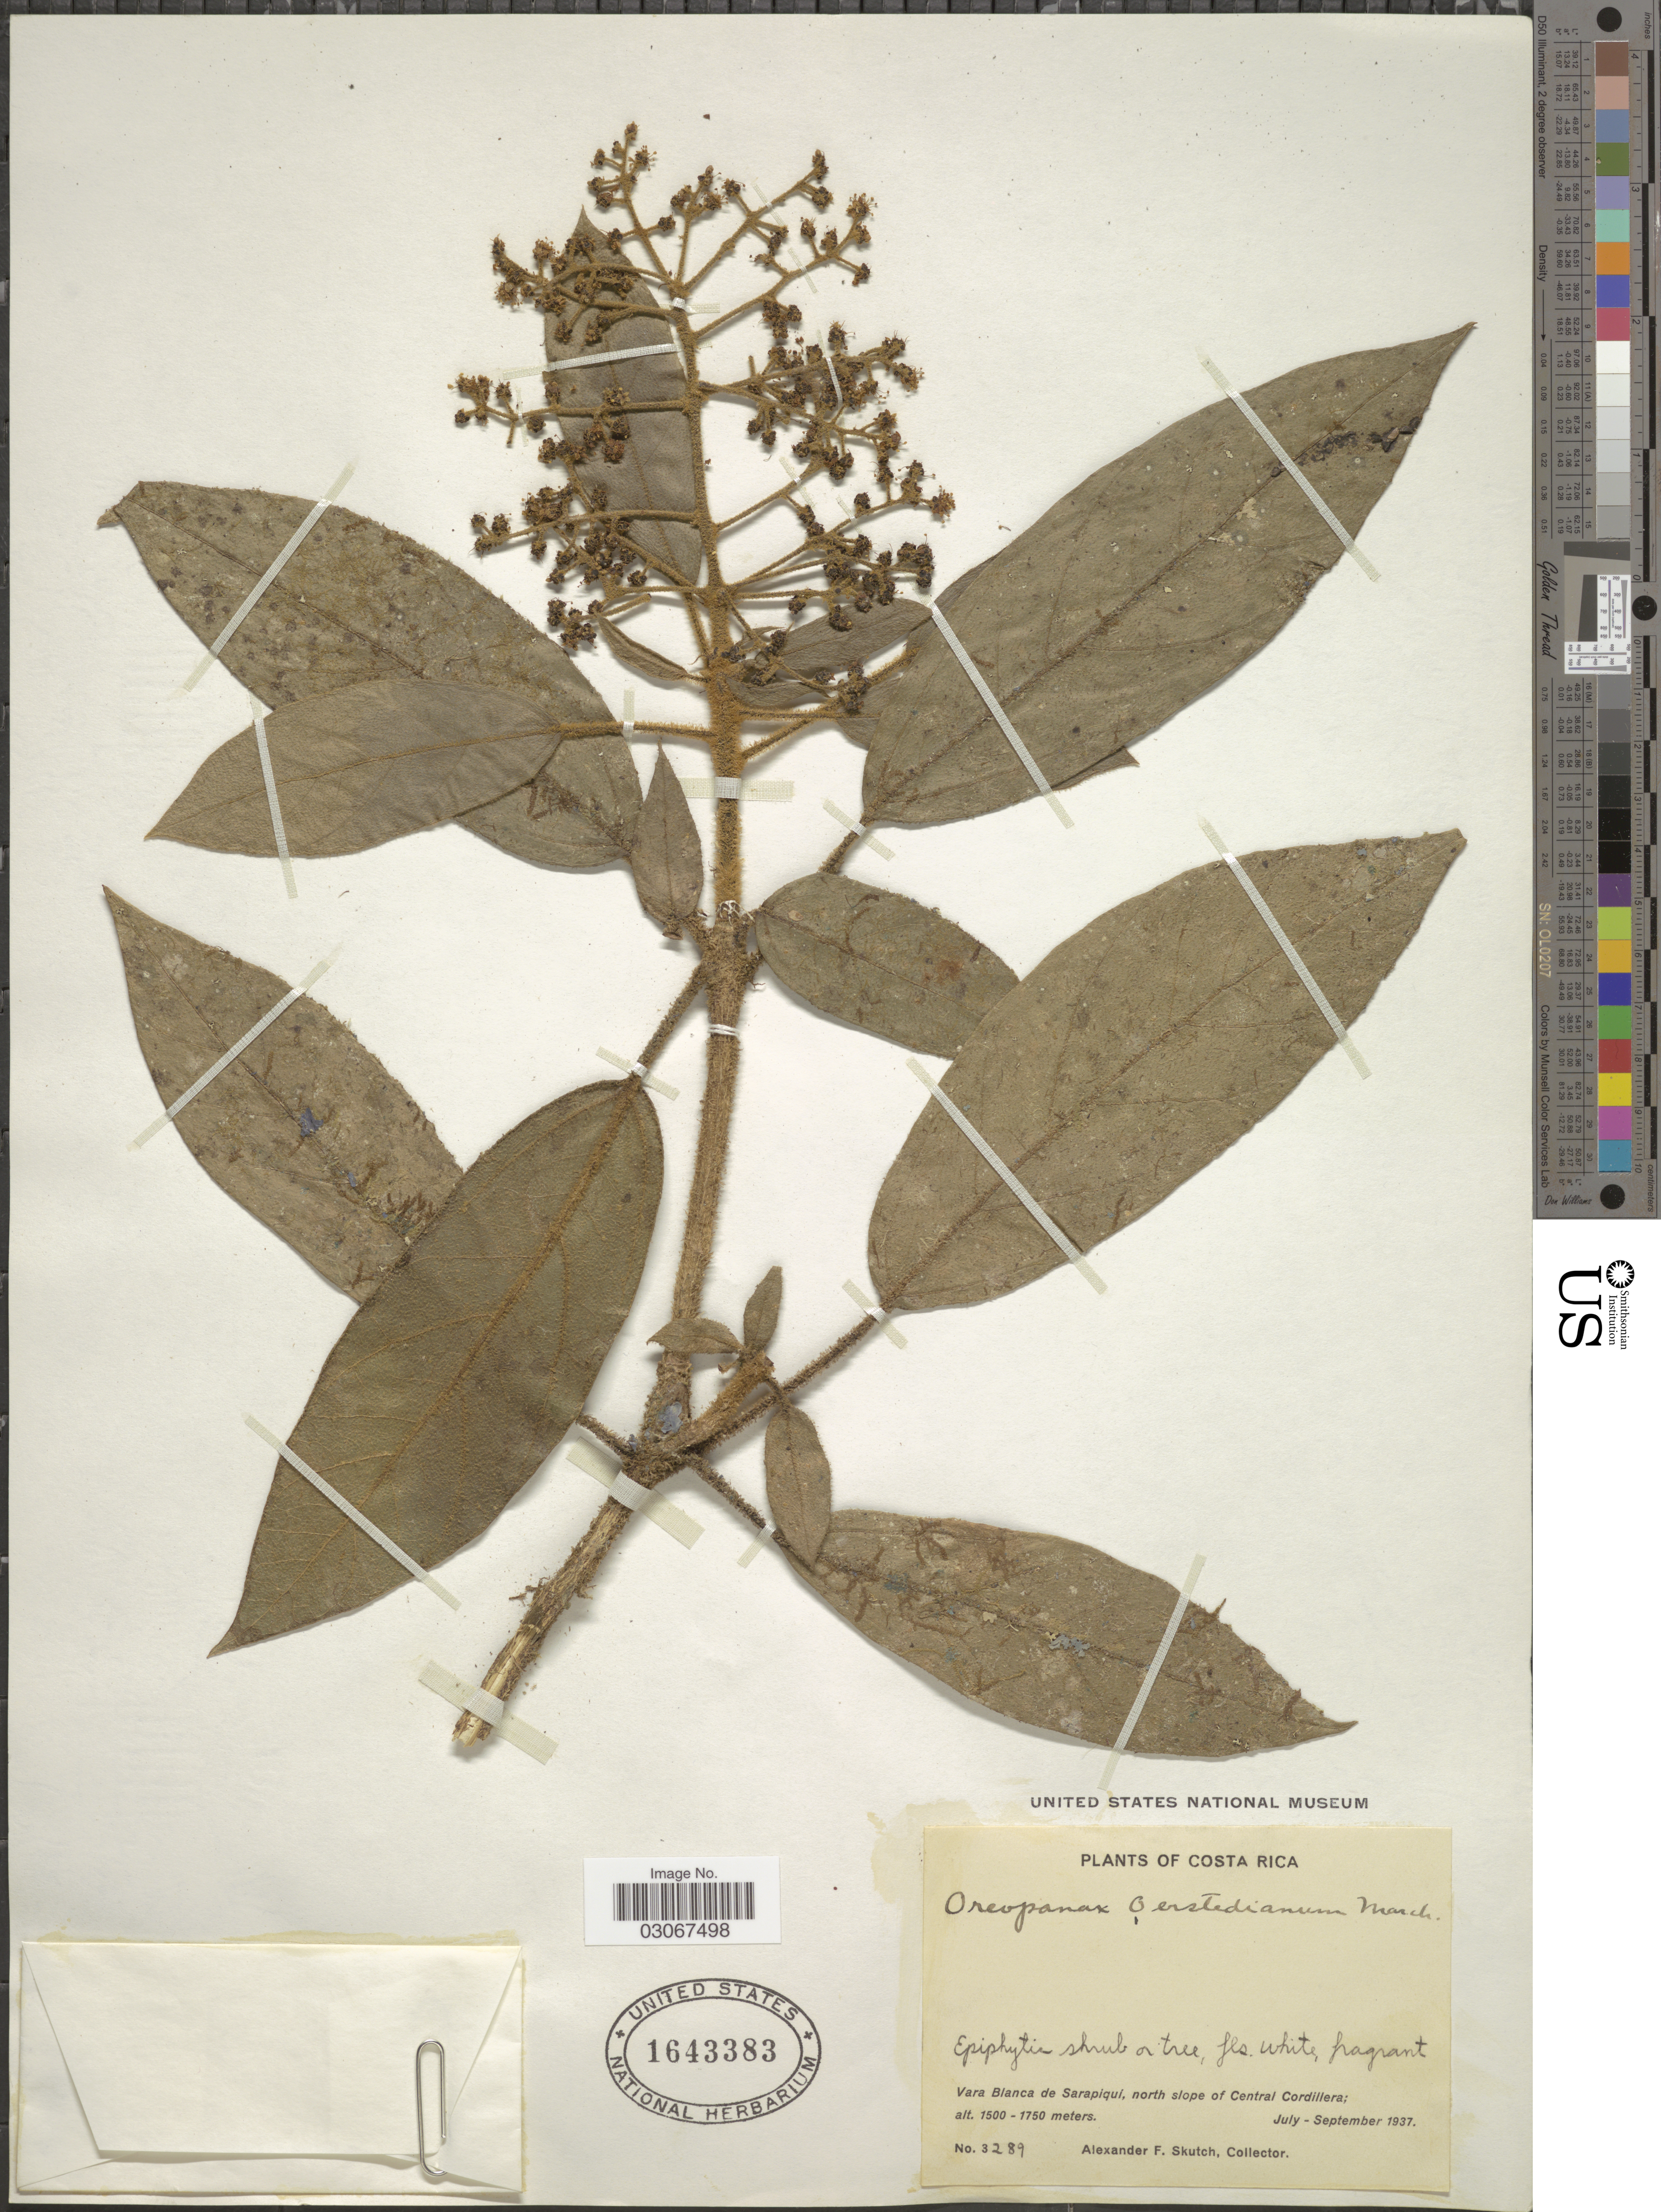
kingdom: Plantae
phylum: Tracheophyta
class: Magnoliopsida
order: Apiales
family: Araliaceae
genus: Oreopanax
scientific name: Oreopanax oerstedianus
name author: Marchal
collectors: A. F. Skutch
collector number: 3289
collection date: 1937-07/1937-09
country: Costa Rica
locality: Vara Blanca de Sarapiqui, north slope of Centrak Cordillera.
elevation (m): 1500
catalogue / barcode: US 1643383